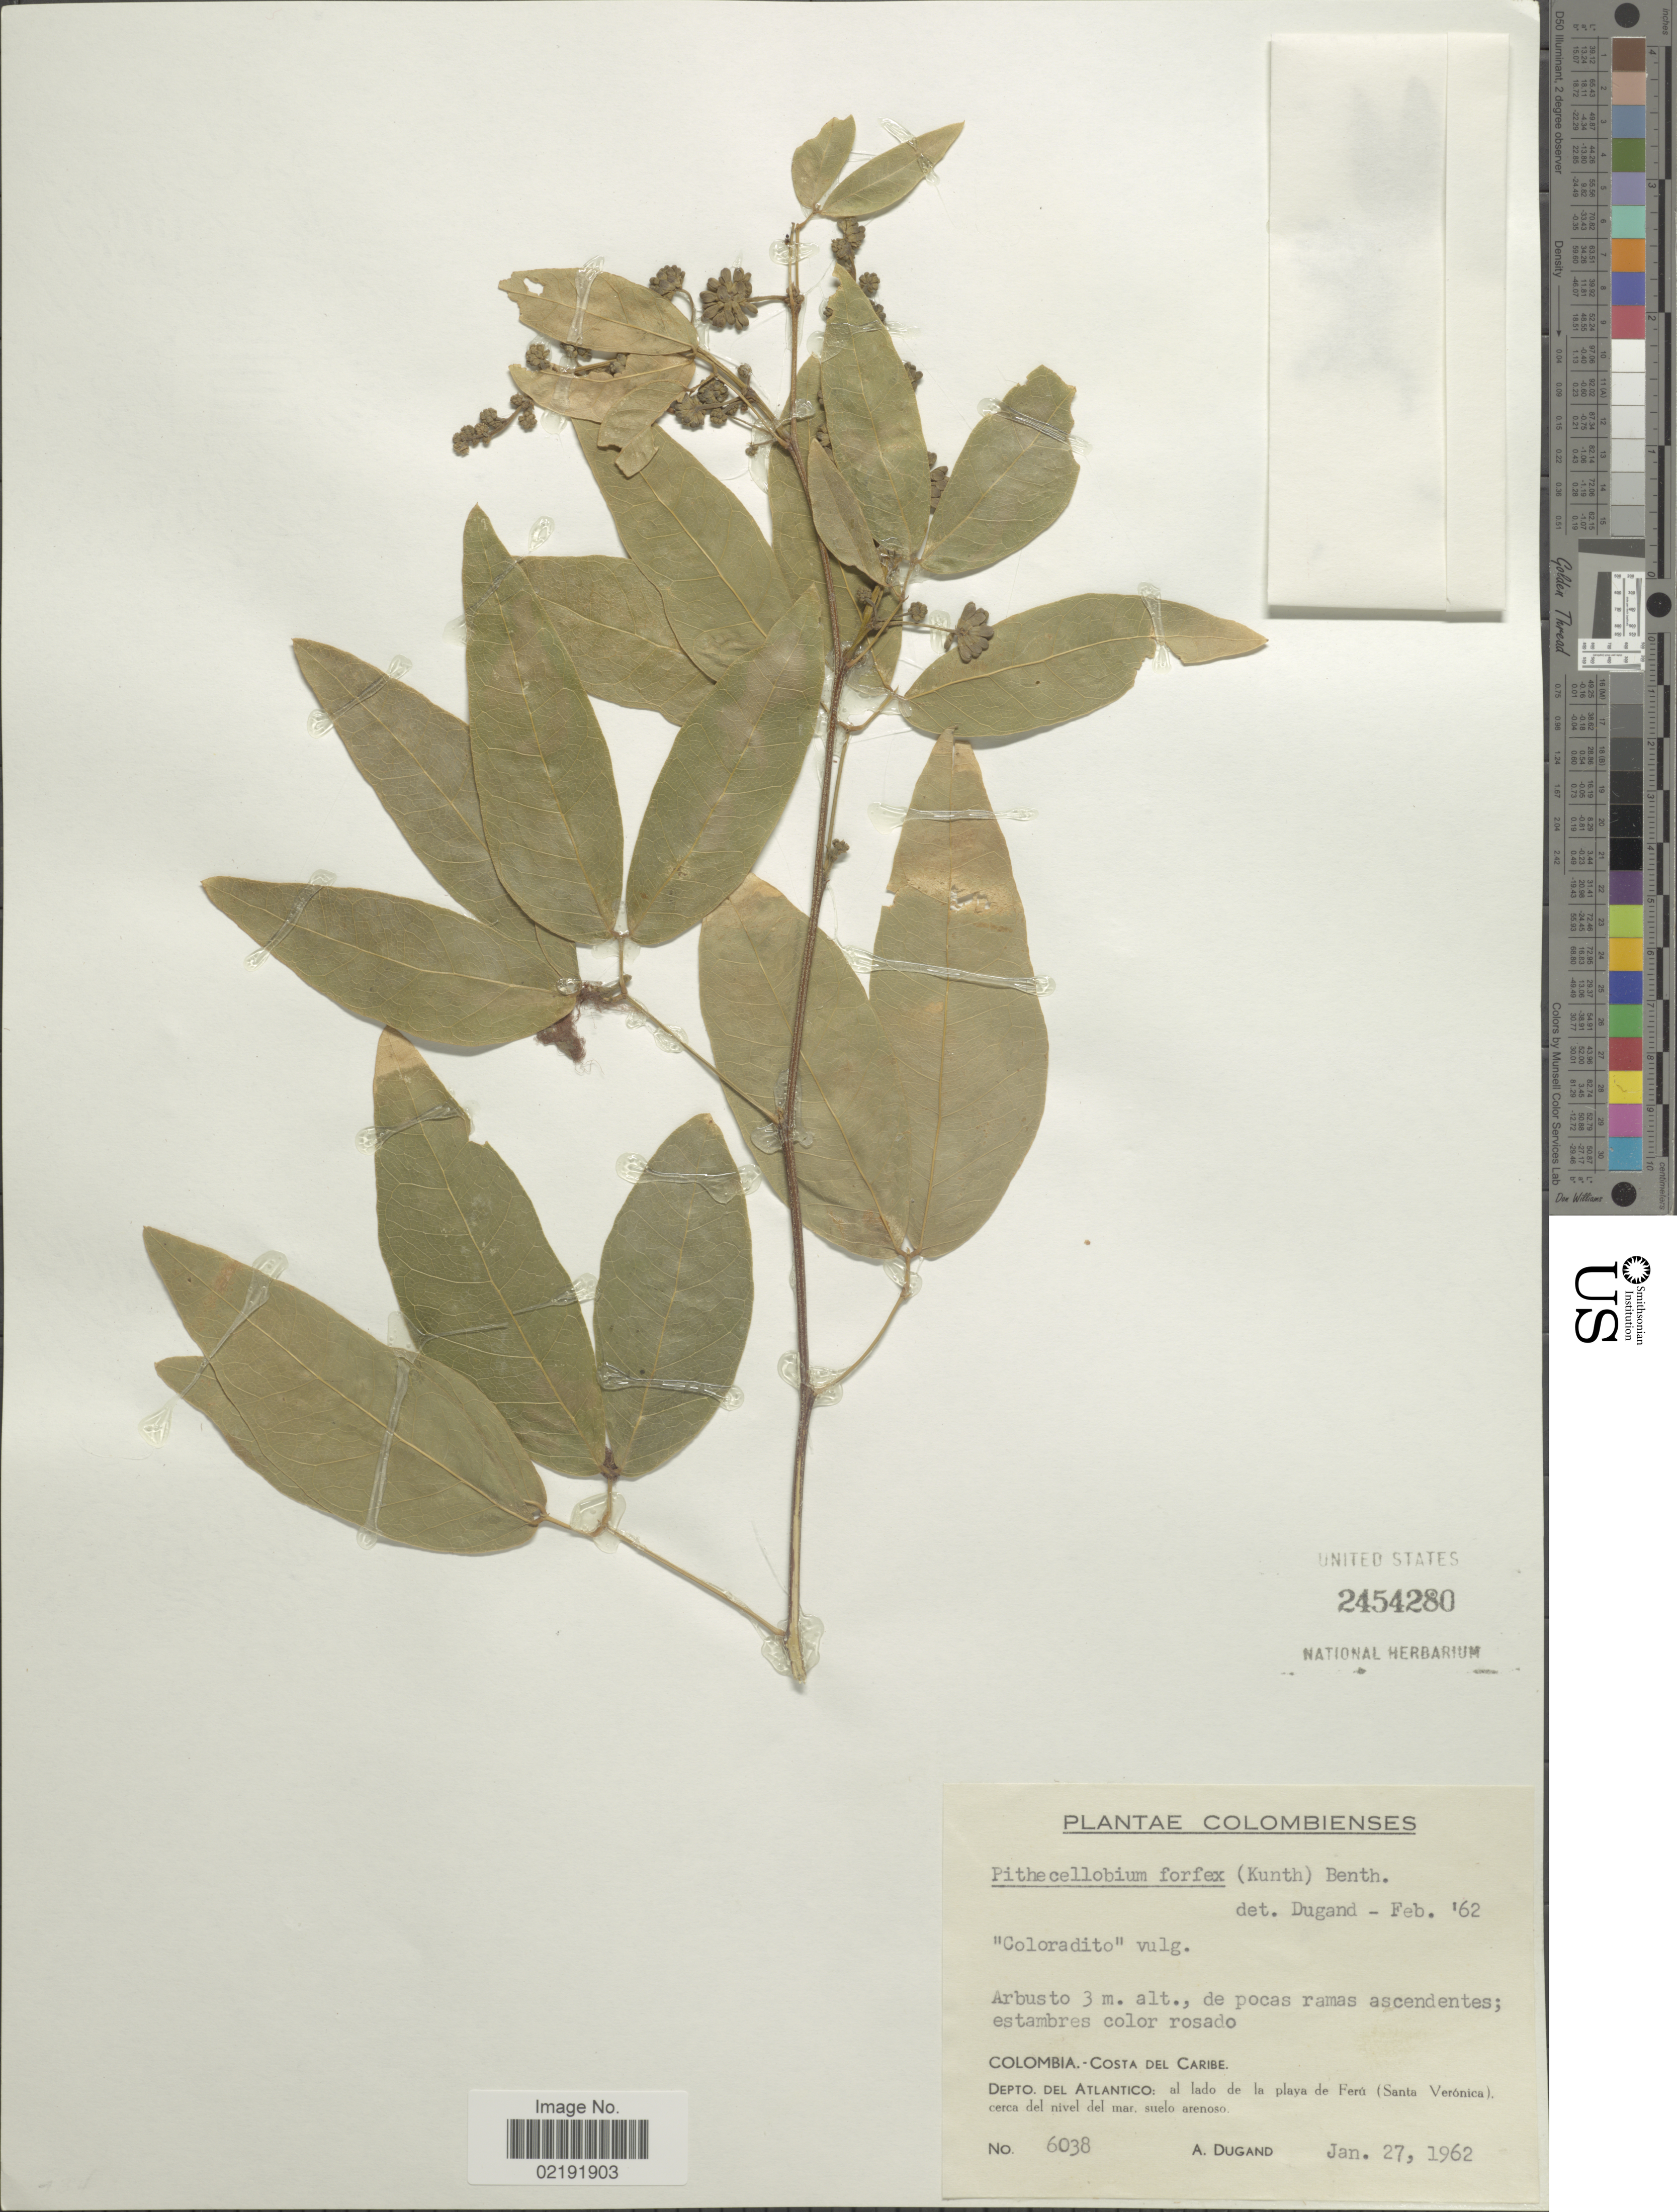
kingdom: Plantae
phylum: Tracheophyta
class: Magnoliopsida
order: Fabales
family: Fabaceae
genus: Pithecellobium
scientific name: Pithecellobium roseum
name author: (Vahl) Barneby & J.W. Grimes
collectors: A. Dugand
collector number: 6038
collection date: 1962-01-27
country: Colombia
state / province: Atlántico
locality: Coombia.- Costa del Caribe, Depto. del Atlantico: al lado de la playa de Ferú (Santa Verónica), cerca del nivel del mar, suelo arenoso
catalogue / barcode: US 2454280